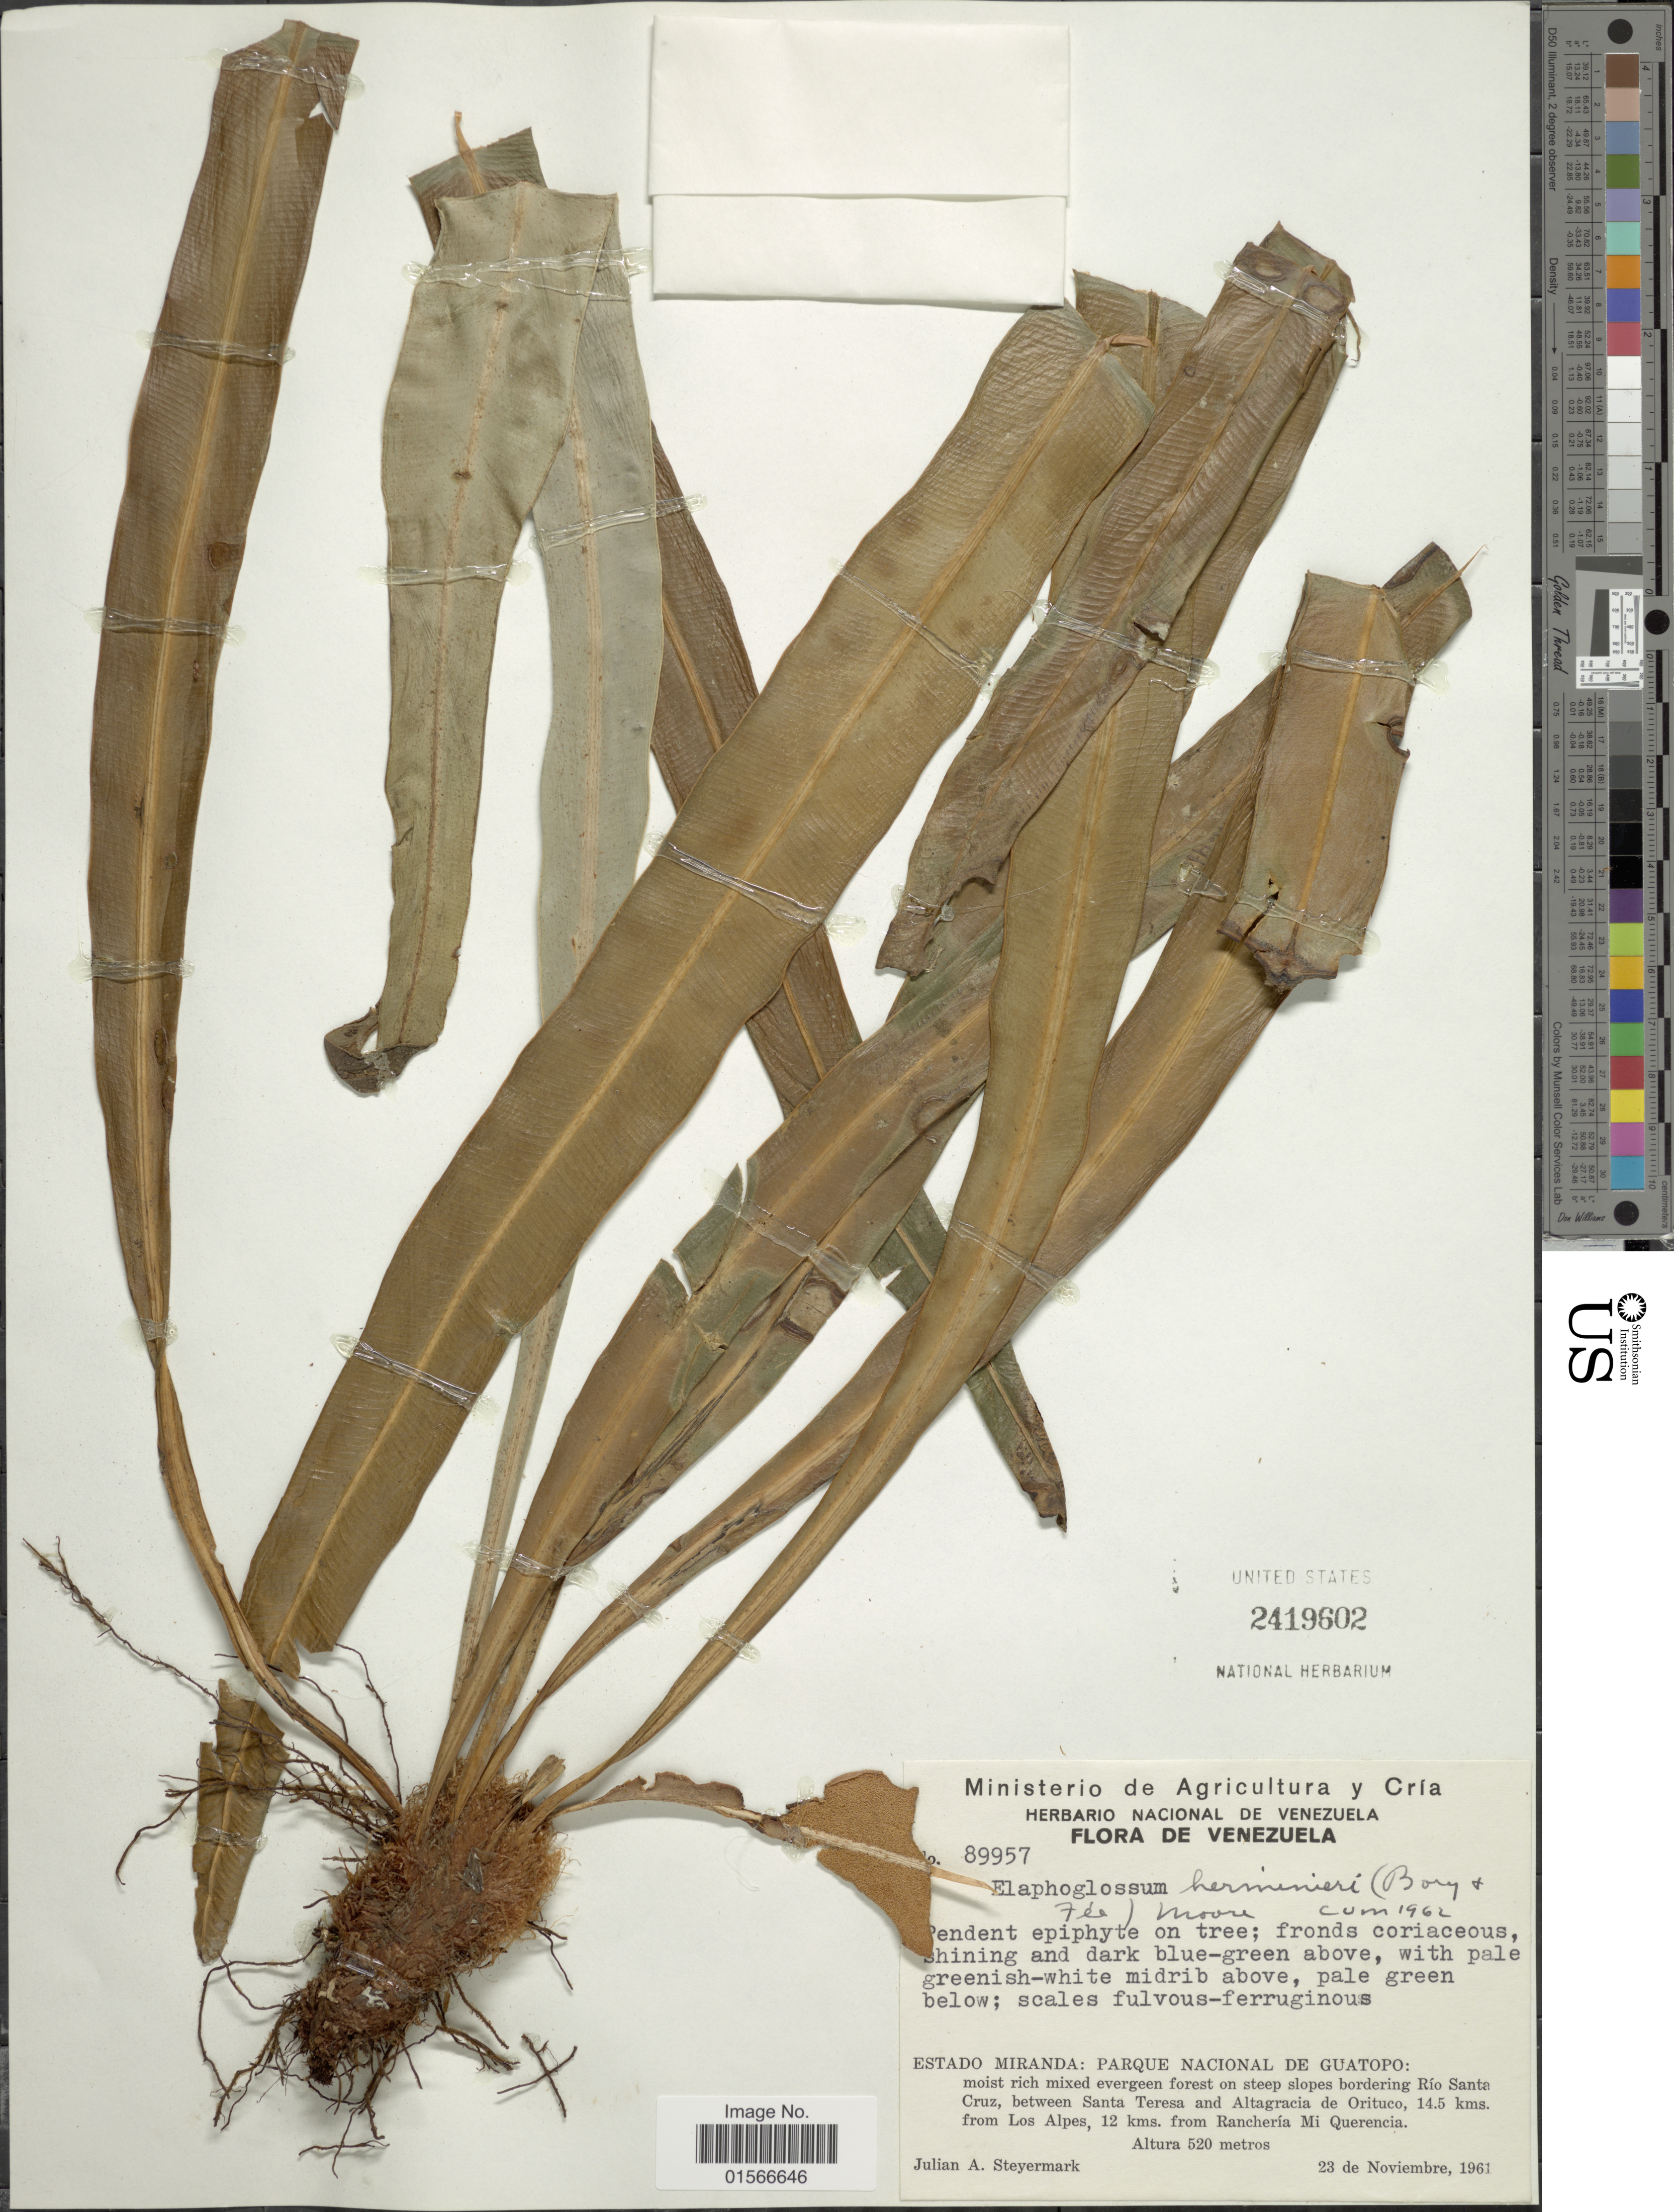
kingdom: Plantae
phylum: Tracheophyta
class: Polypodiopsida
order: Polypodiales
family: Dryopteridaceae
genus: Elaphoglossum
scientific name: Elaphoglossum herminieri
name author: (Bory & Fée) T. Moore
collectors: J. Steyermark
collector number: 89957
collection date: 1961-11-23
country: Venezuela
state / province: Miranda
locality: Parque Nacional de Guatopo: moist rich mixed evergreen forest on steep slopes bordering Río Santa Cruz, between Santa Teresa and Altagracia de Orituco, 14.5 kms from Los Alpes, 12 kms, from Ranchería Mi Querencia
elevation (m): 520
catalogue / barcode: US 2419602